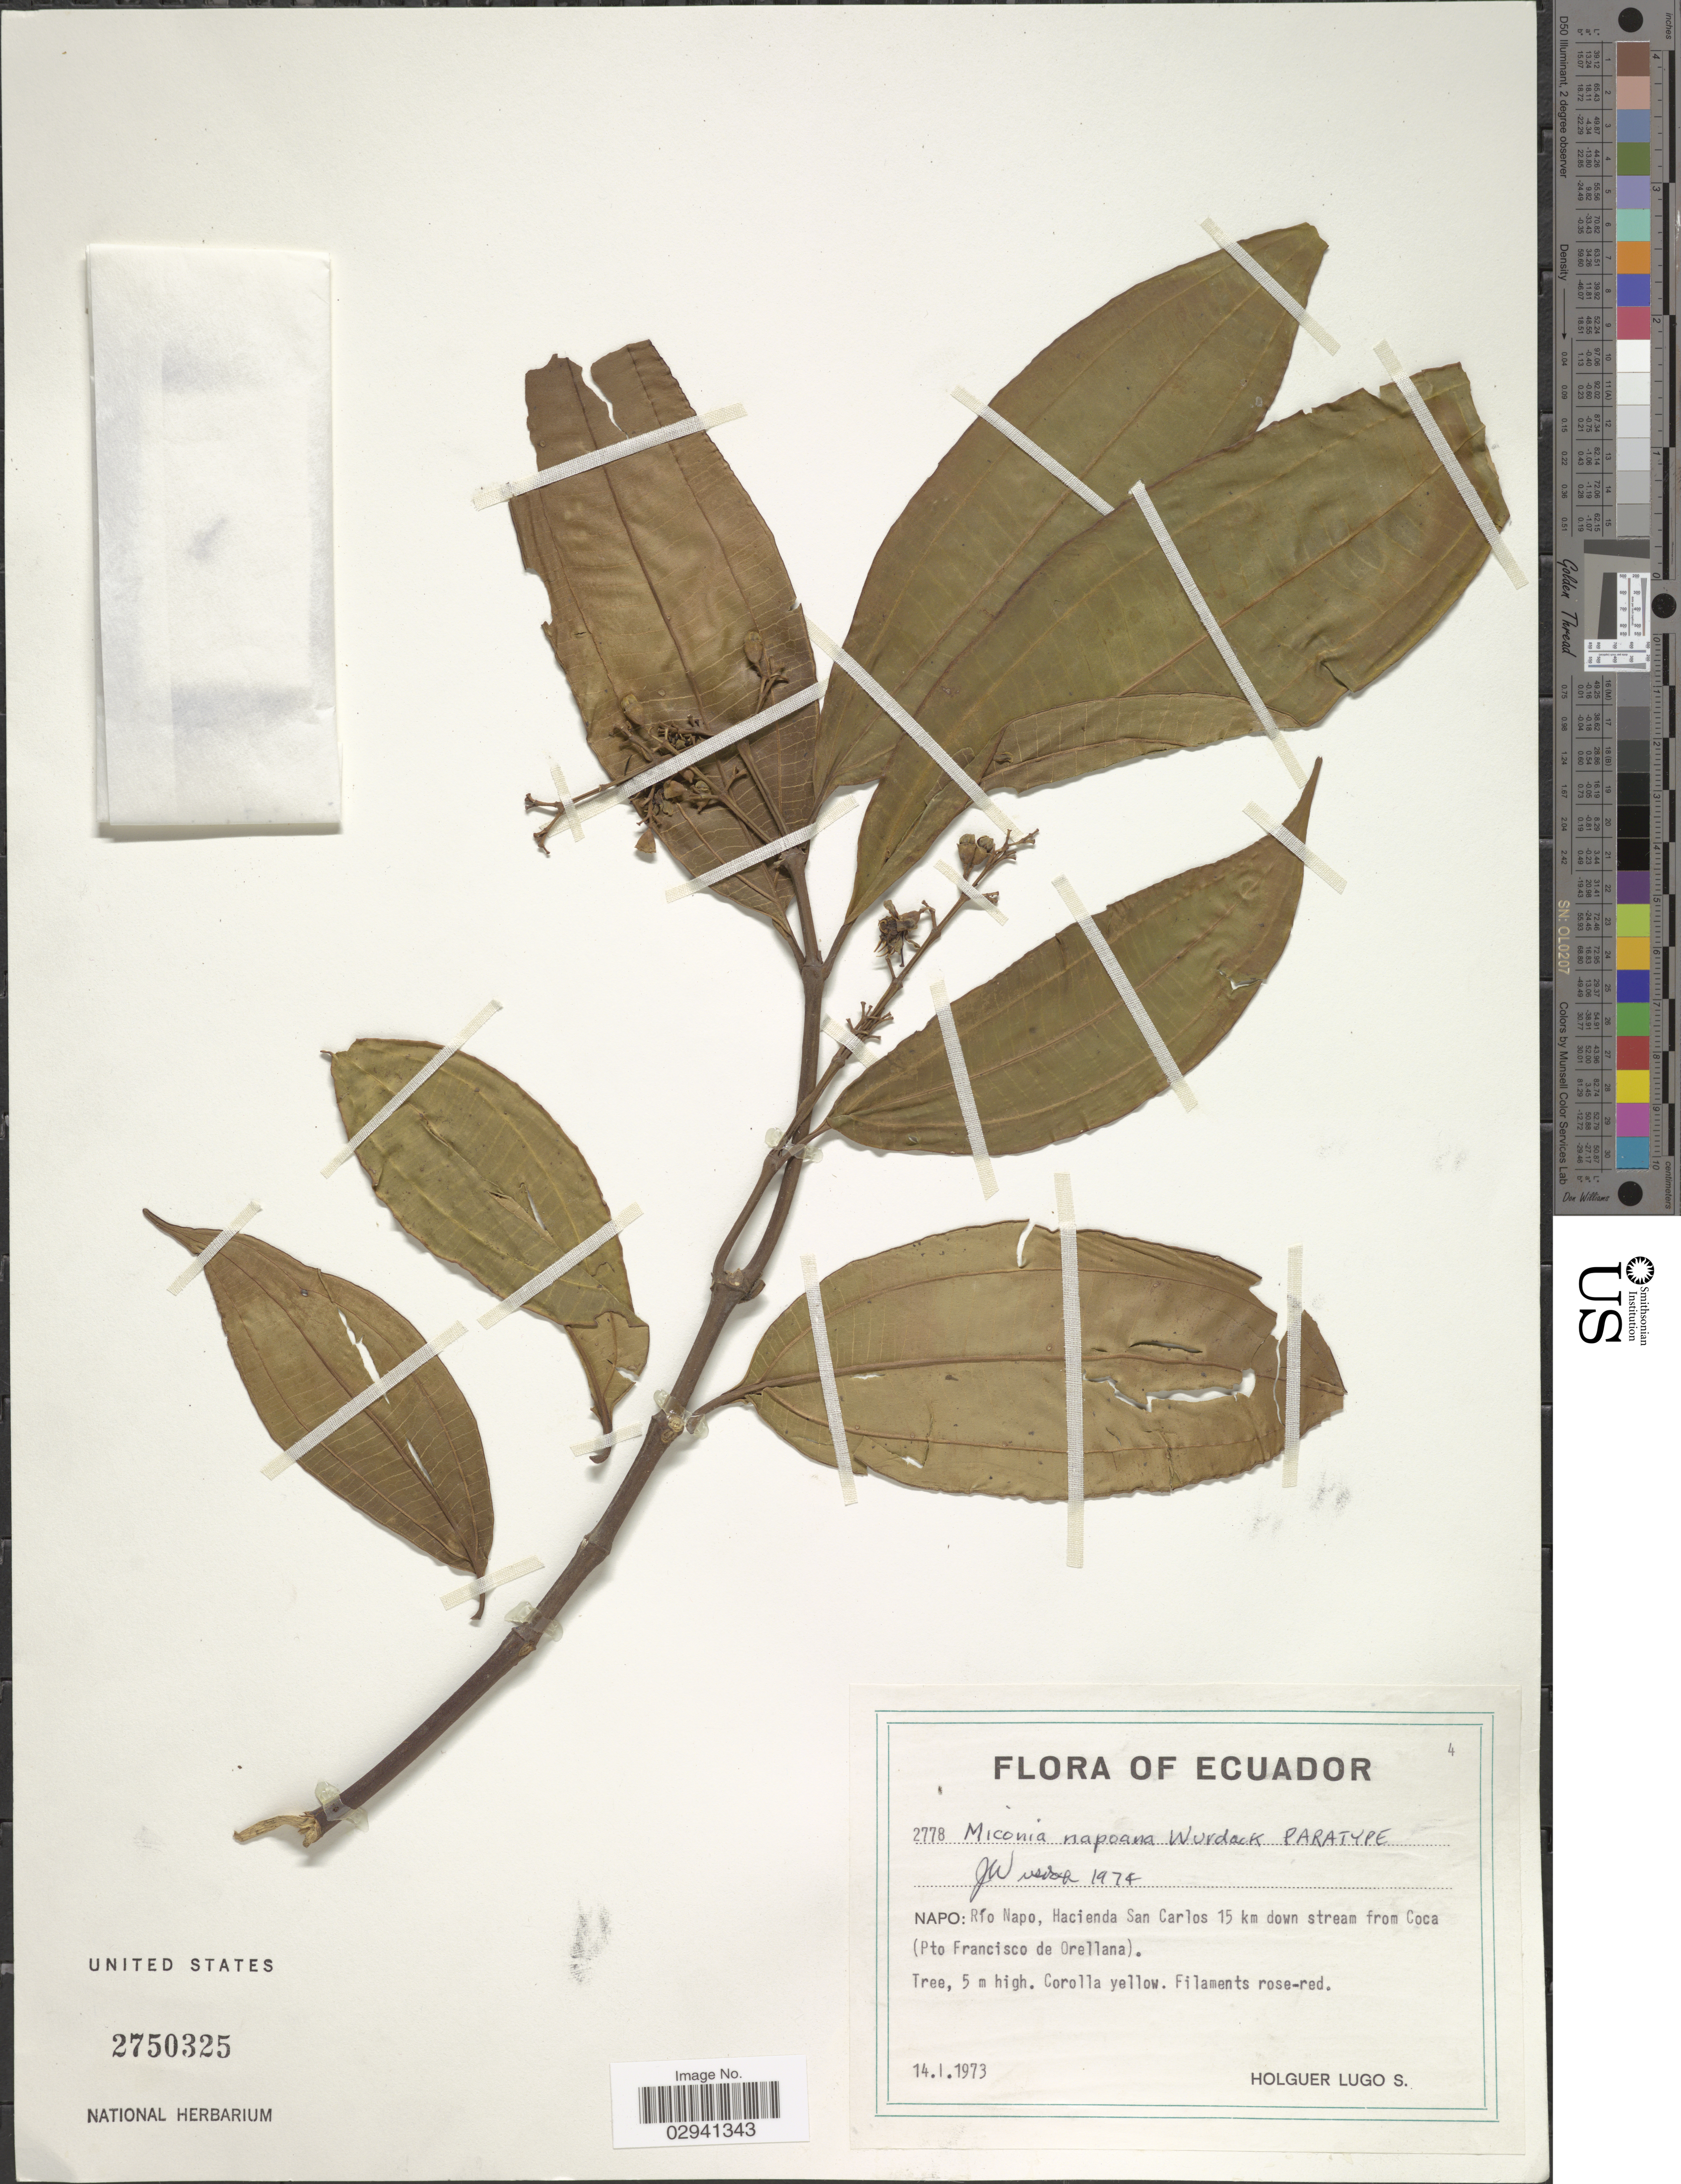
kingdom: Plantae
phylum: Tracheophyta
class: Magnoliopsida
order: Myrtales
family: Melastomataceae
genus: Miconia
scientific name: Miconia napoana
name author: Wurdack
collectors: H. Lugo S.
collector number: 2778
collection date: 1973-01-14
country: Ecuador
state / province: Napo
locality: Río Napo, Hacienda San Carlos 15 km down stream from Coca (Pto Francisco de Orellana).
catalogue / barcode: US 2750325